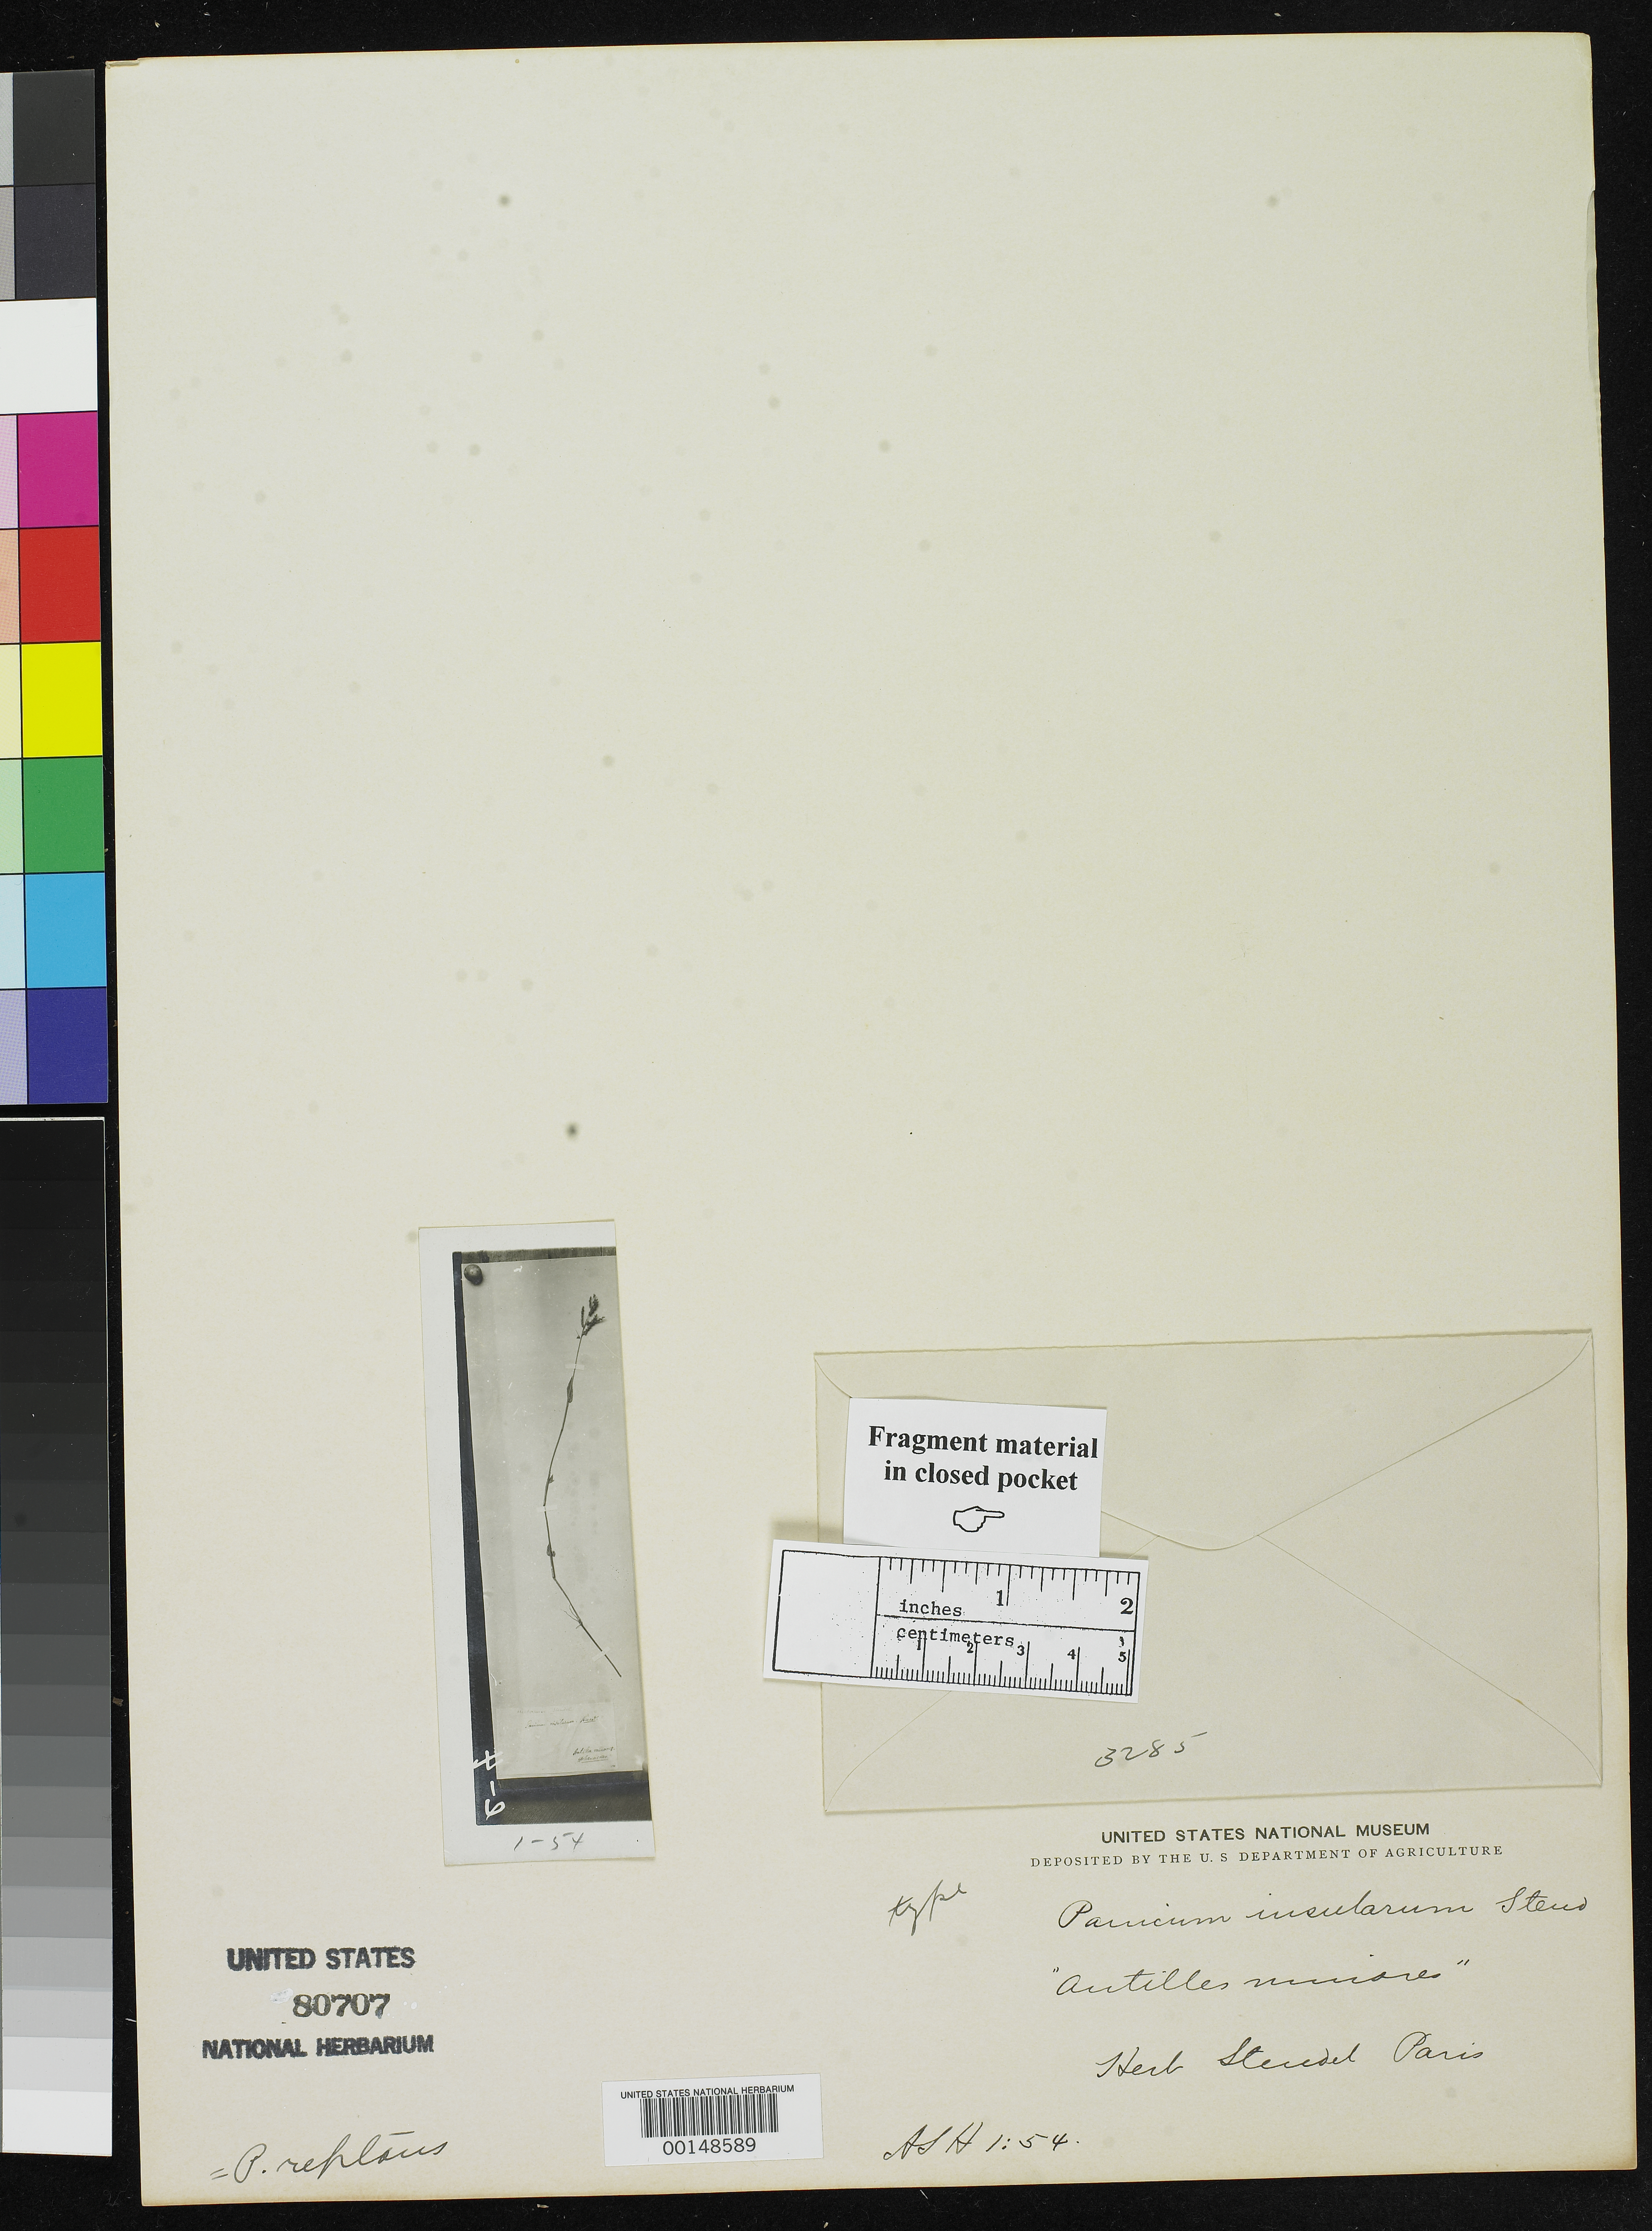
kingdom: Plantae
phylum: Tracheophyta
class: Liliopsida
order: Poales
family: Poaceae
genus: Panicum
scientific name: Panicum insularum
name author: Steud.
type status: Type Fragment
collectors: ex herb. Steudel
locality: Antilles minores [protologue, "Ins. Antillae minores"]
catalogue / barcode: US 80707